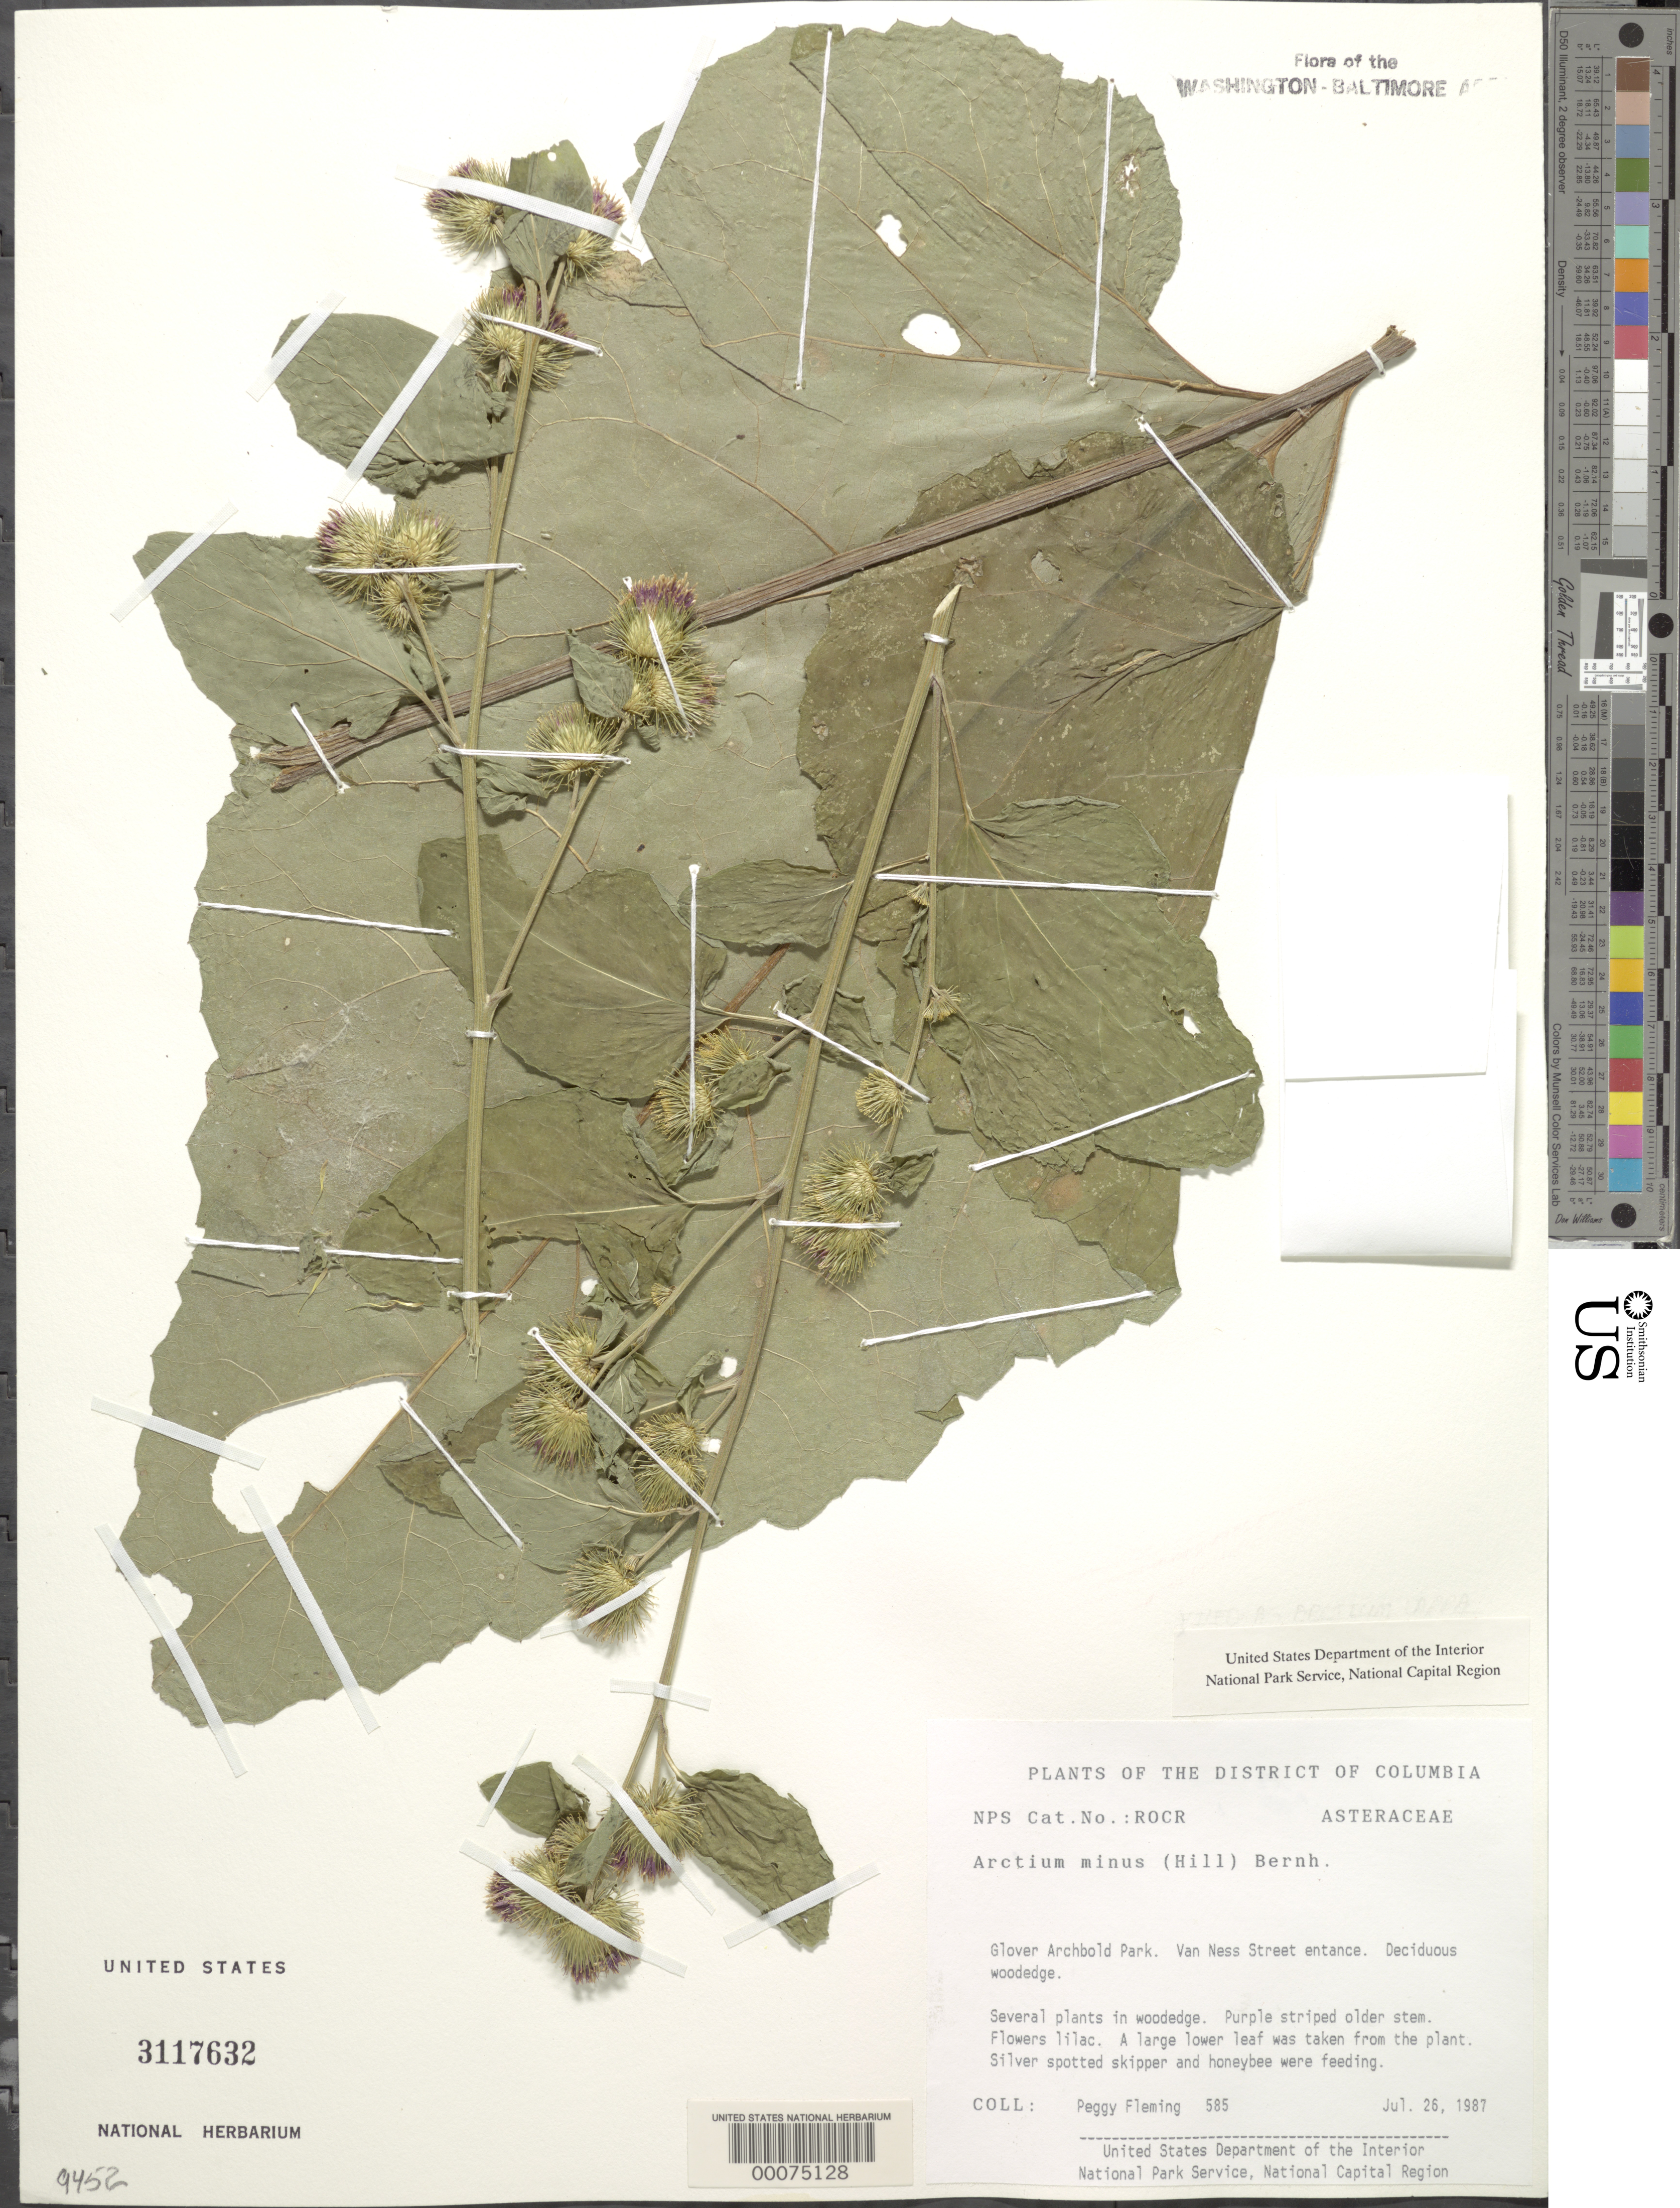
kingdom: Plantae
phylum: Tracheophyta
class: Magnoliopsida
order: Asterales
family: Asteraceae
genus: Arctium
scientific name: Arctium minus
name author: (Hill) Bernh.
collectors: P. Fleming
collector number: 585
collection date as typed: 26 Jul 1987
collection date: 1987-07-26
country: United States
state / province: District of Columbia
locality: Glover Archbold Park, Van Ness Street Entrance Glover Archbold Park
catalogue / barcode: US 3117632